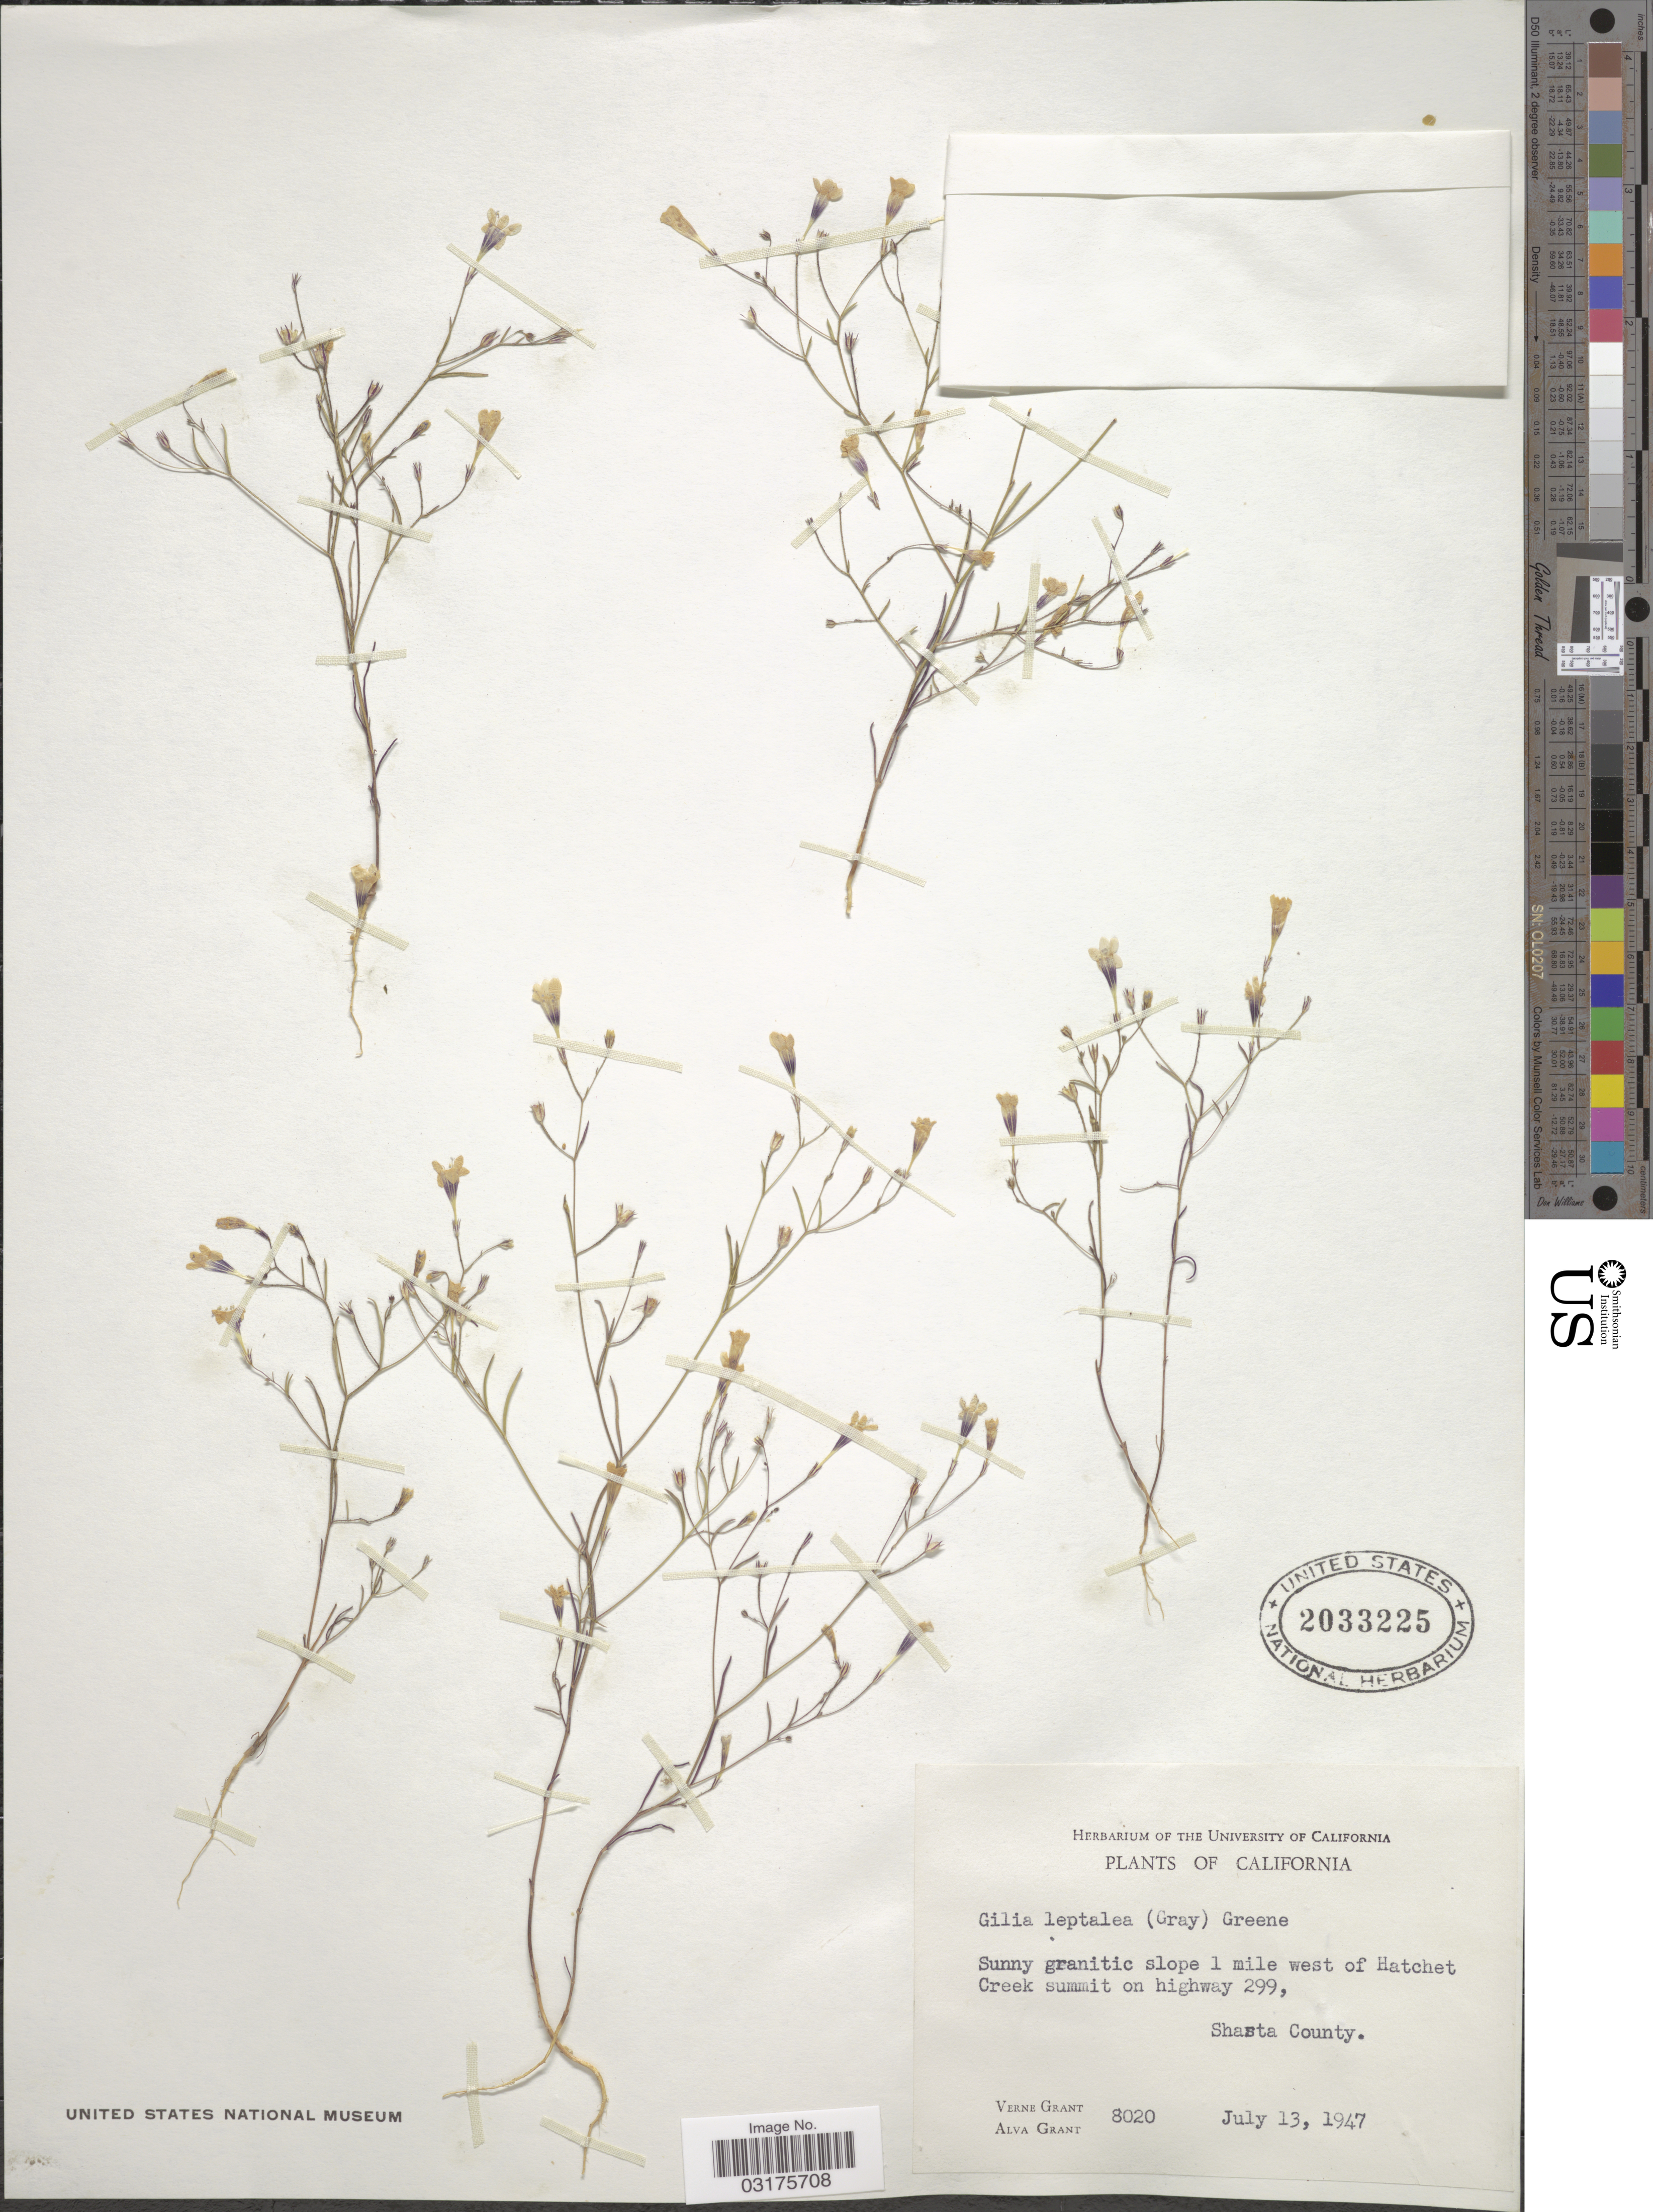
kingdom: Plantae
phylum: Tracheophyta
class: Magnoliopsida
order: Ericales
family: Polemoniaceae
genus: Navarretia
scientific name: Navarretia leptalea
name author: (A. Gray) L.A. Johnson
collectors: V. Grant & A. Grant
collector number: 8020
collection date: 1947-07-13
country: United States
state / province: California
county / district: Shasta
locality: Sunny granitic slope 1 mile west of Hatchet Creek summit on highway 299, Shasta County.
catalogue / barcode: US 2033225